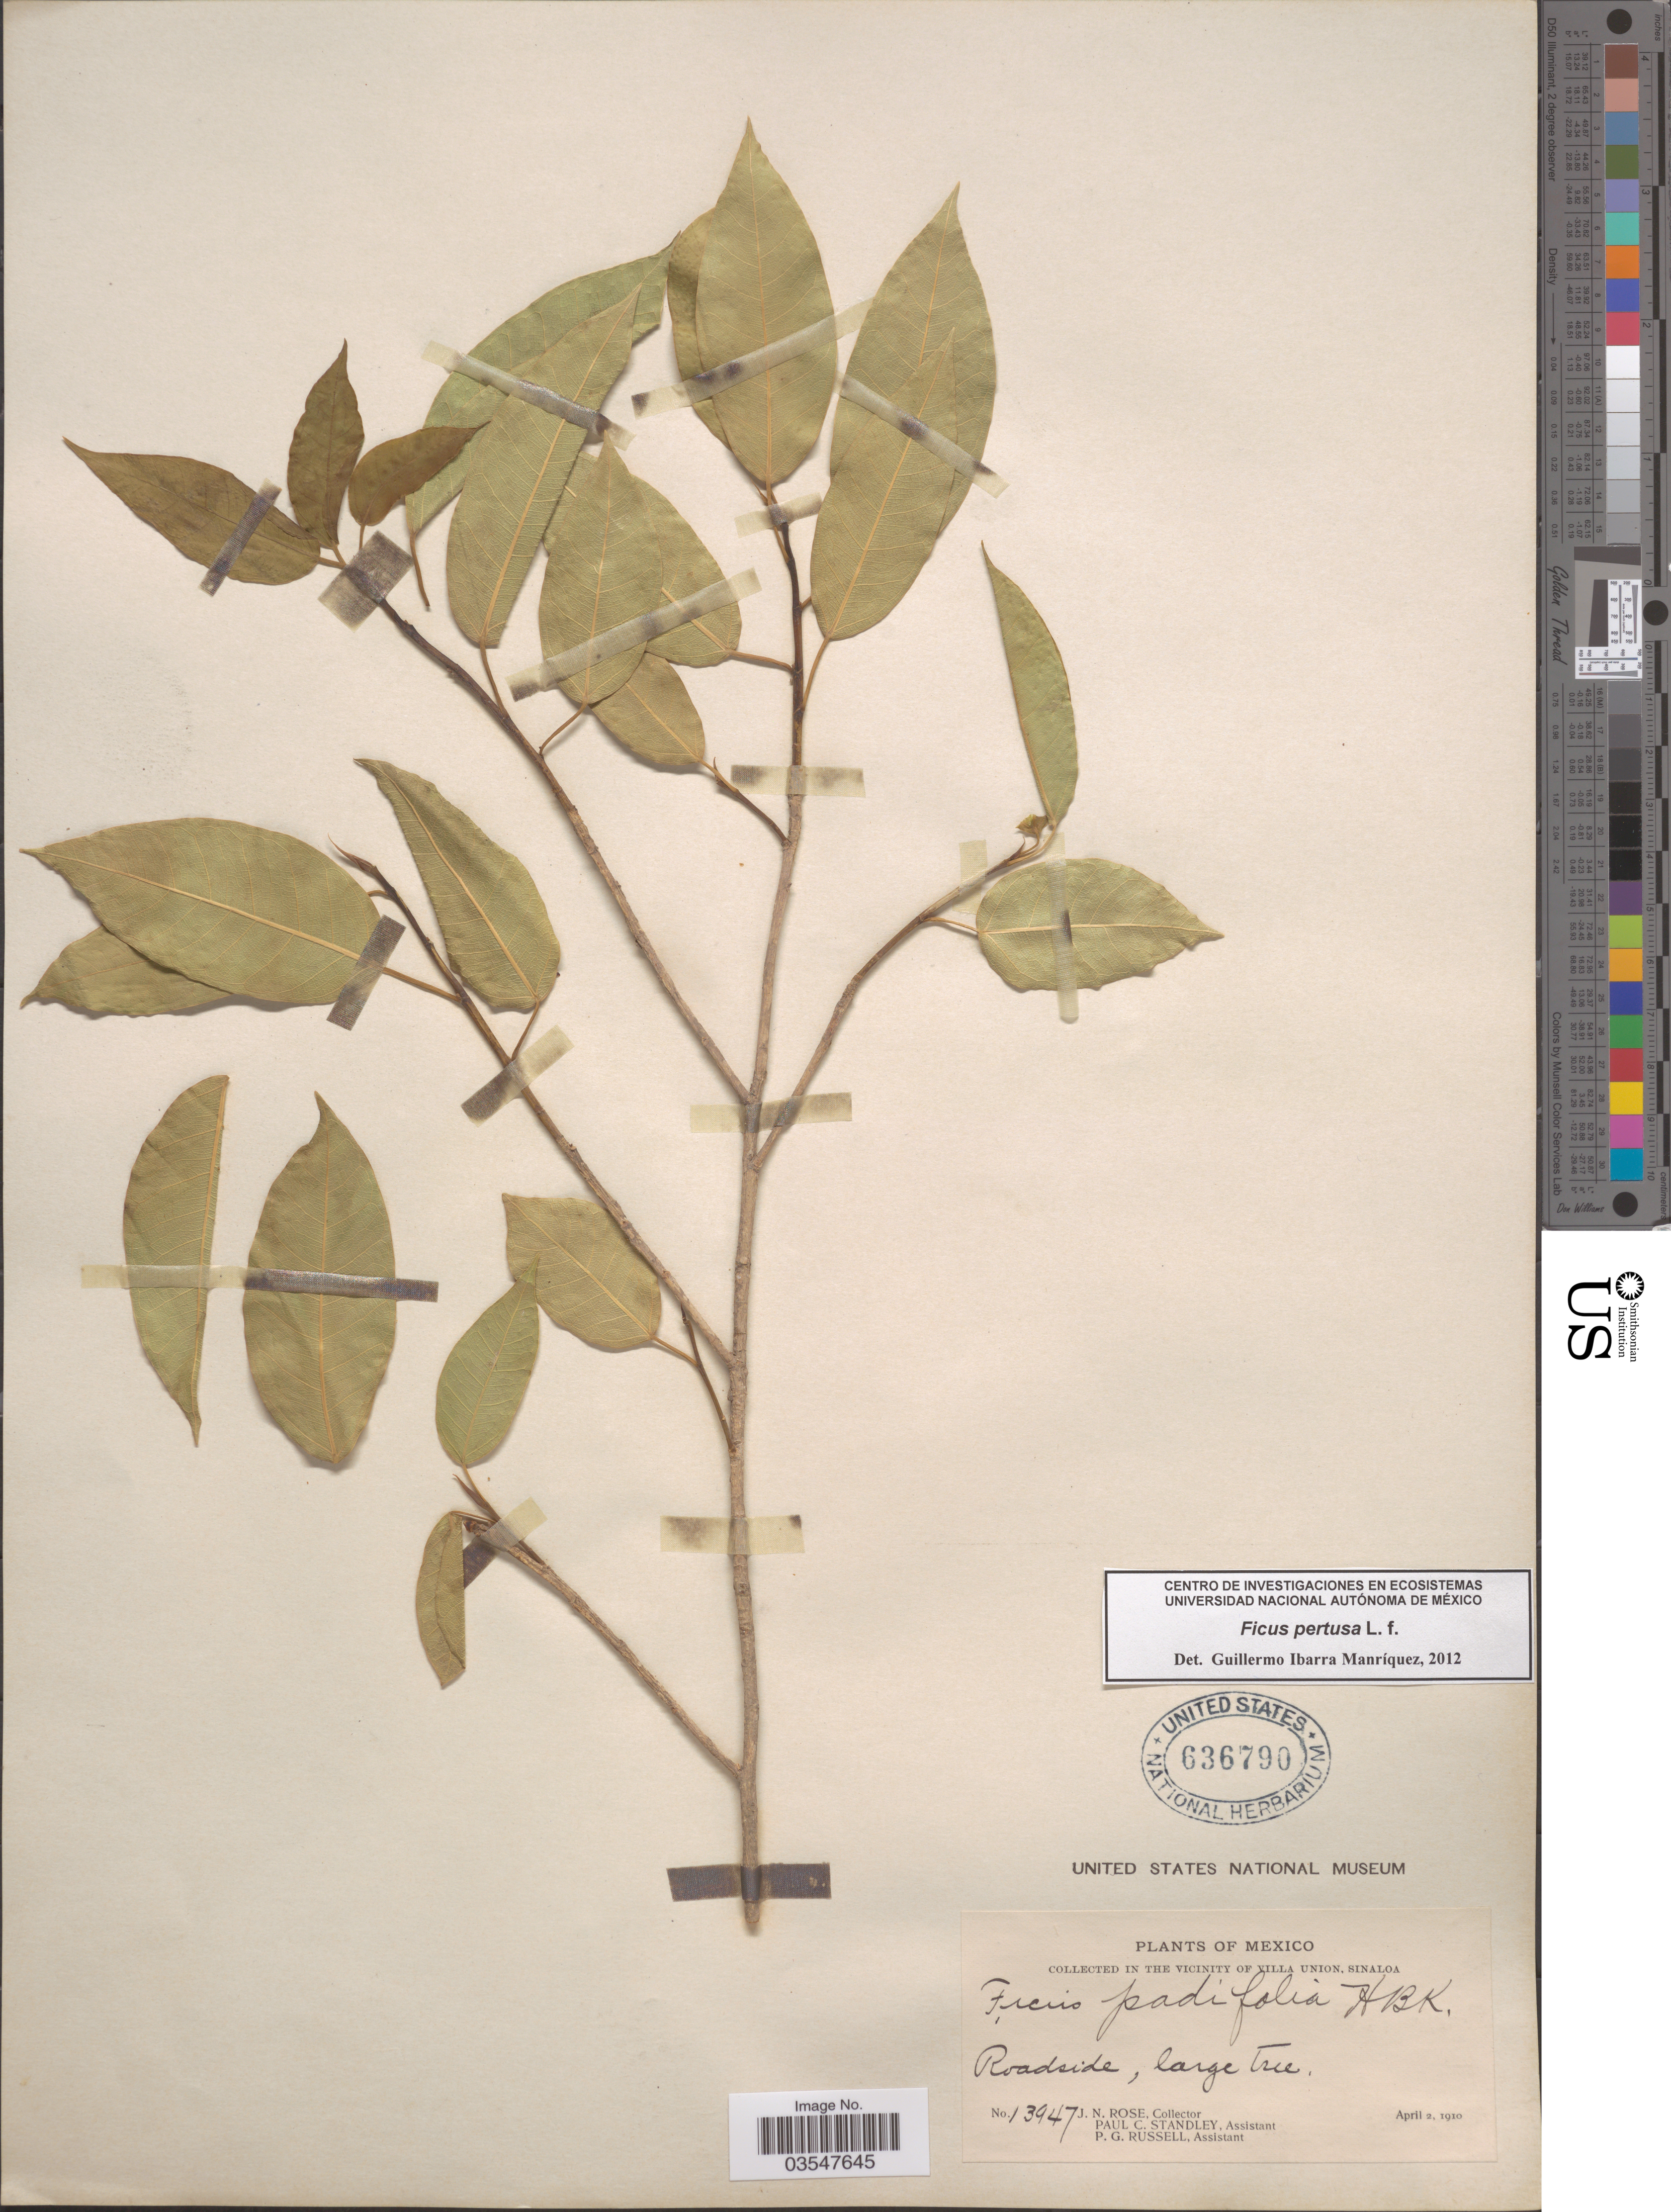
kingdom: Plantae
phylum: Tracheophyta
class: Magnoliopsida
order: Rosales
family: Moraceae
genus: Ficus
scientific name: Ficus pertusa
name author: L. f.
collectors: J. N. Rose, P. C. Standley & P. G. Russell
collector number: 13947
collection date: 1910-04-02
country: Mexico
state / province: Sinaloa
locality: In the vicinity of Villa Union. Roadside.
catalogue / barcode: US 636790